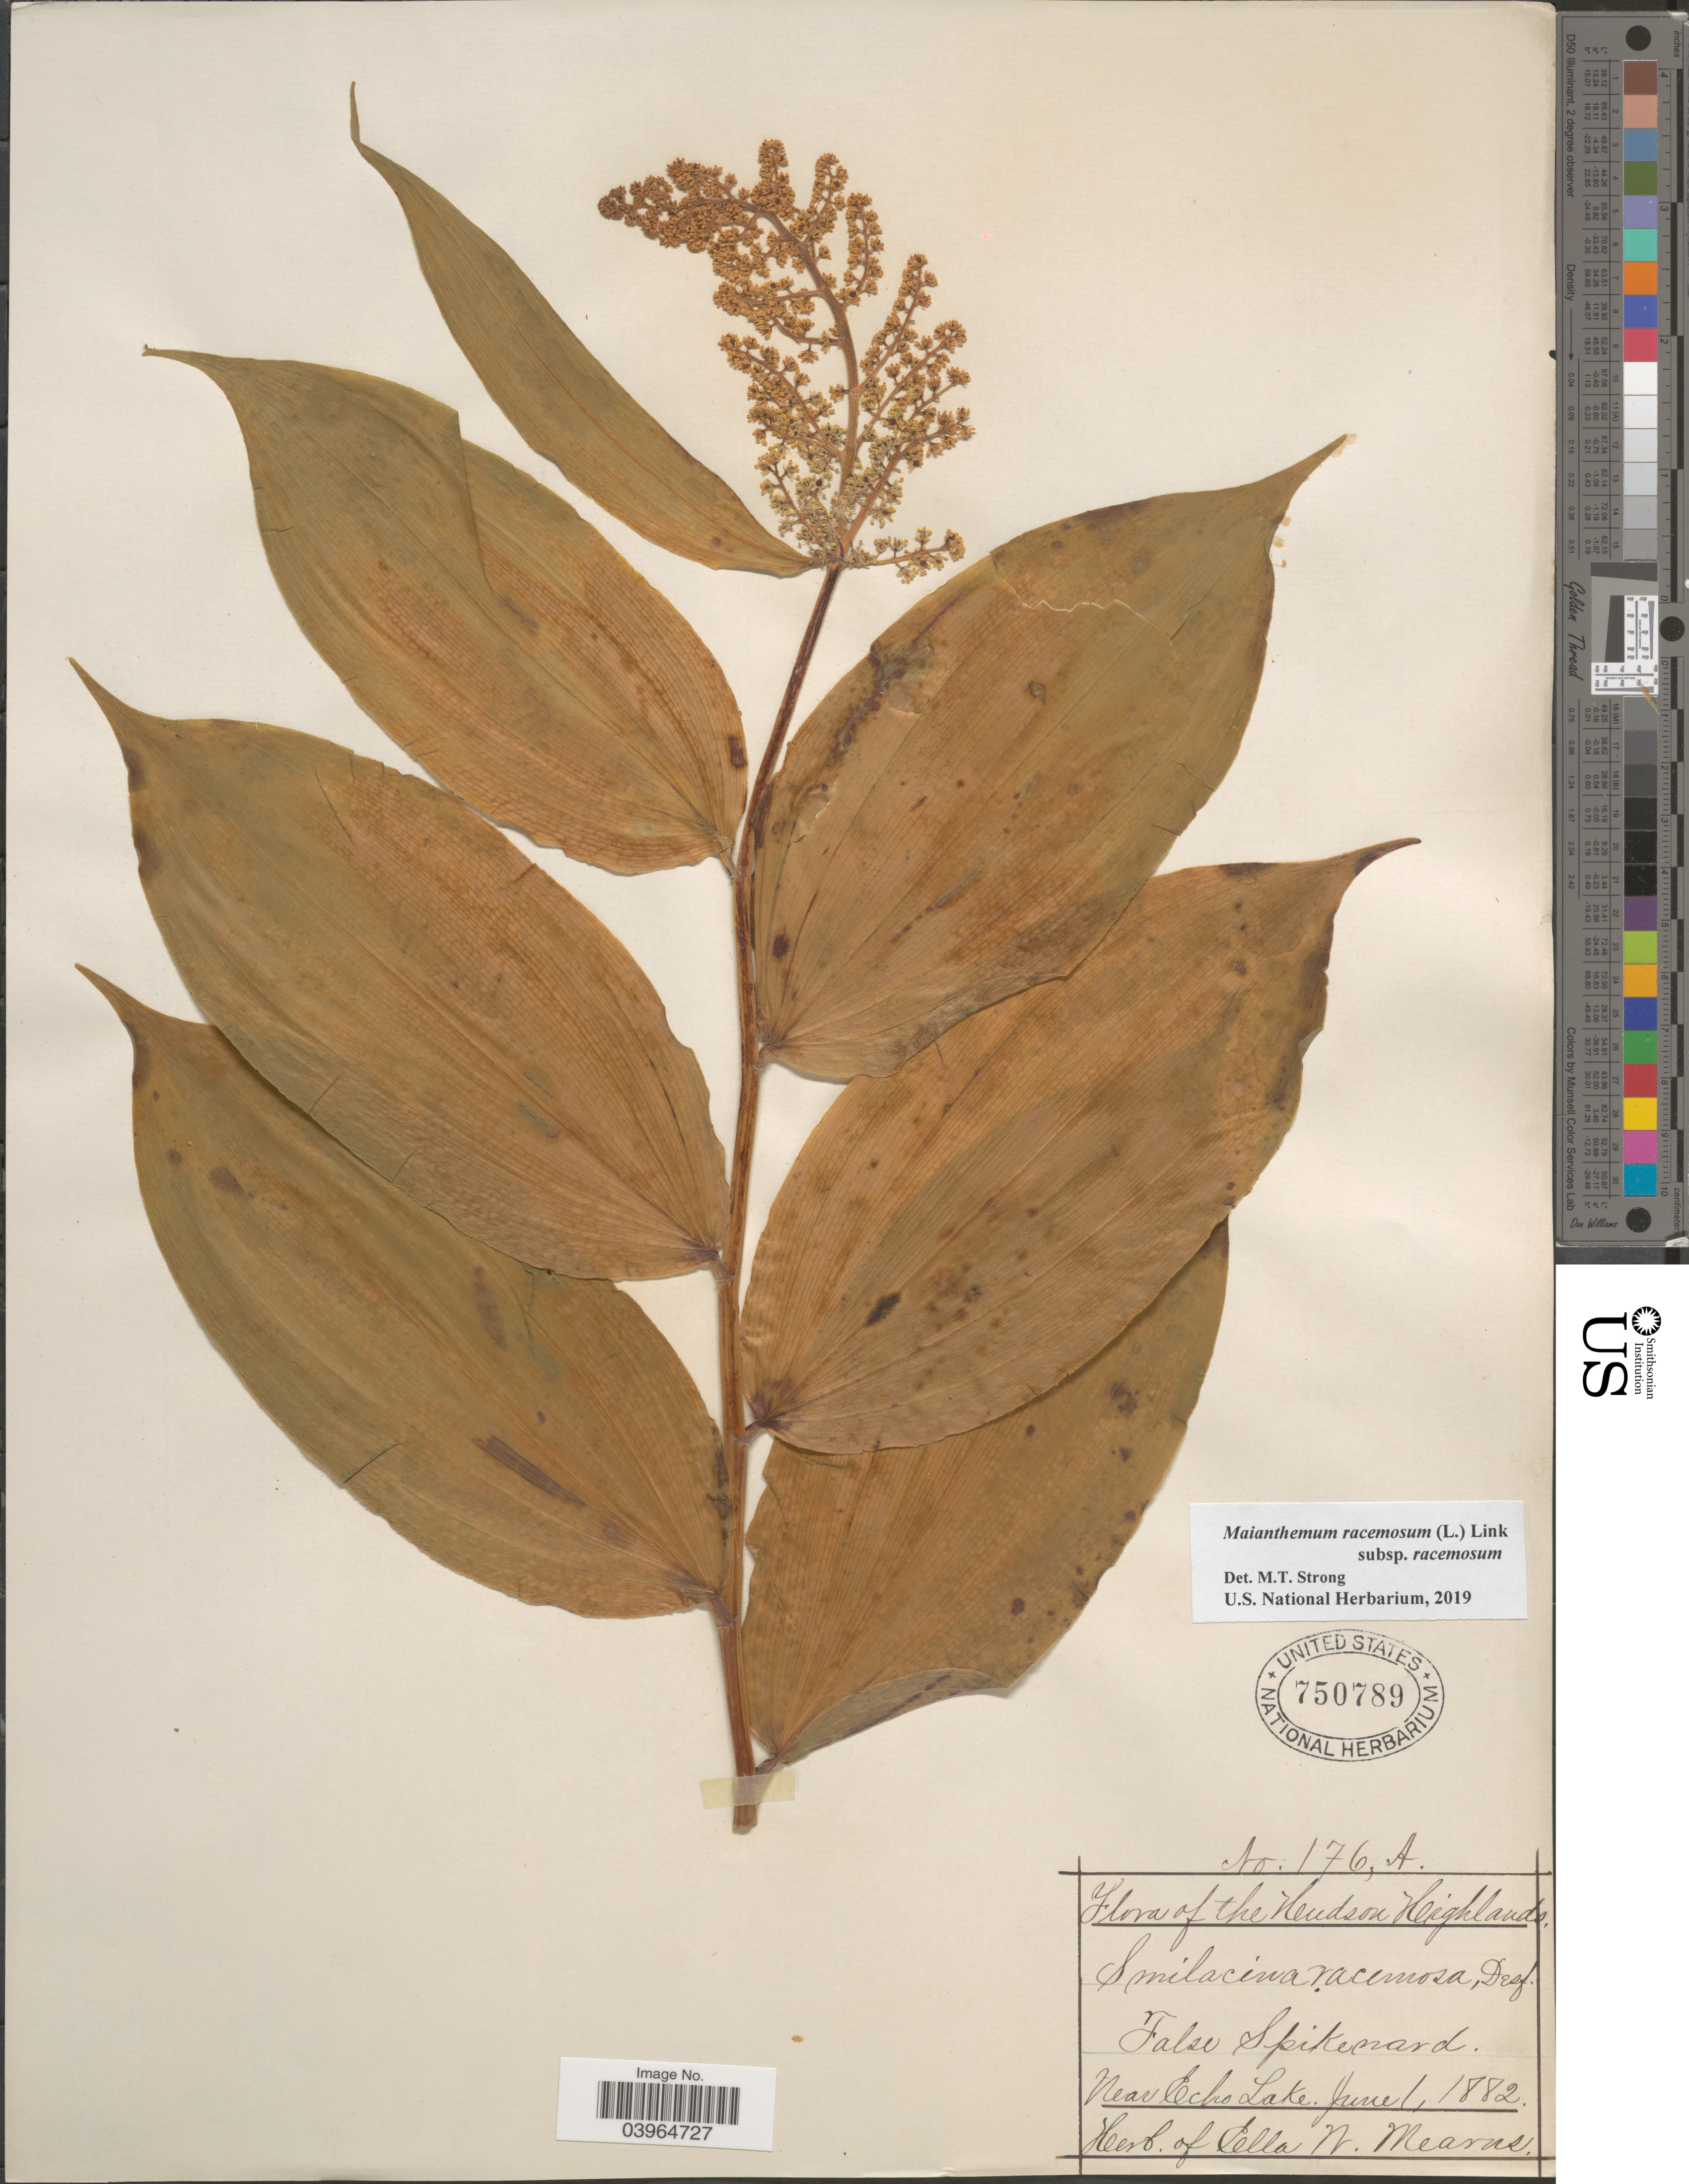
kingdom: Plantae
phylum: Tracheophyta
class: Liliopsida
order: Asparagales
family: Asparagaceae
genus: Maianthemum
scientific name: Maianthemum racemosum subsp. racemosum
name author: (L.) Link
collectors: ex herb. Ella W. Mearns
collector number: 176,A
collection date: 1882-06-01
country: United States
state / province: New York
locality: Hudson Highlands. Near Echo Lake.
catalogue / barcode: US 750789